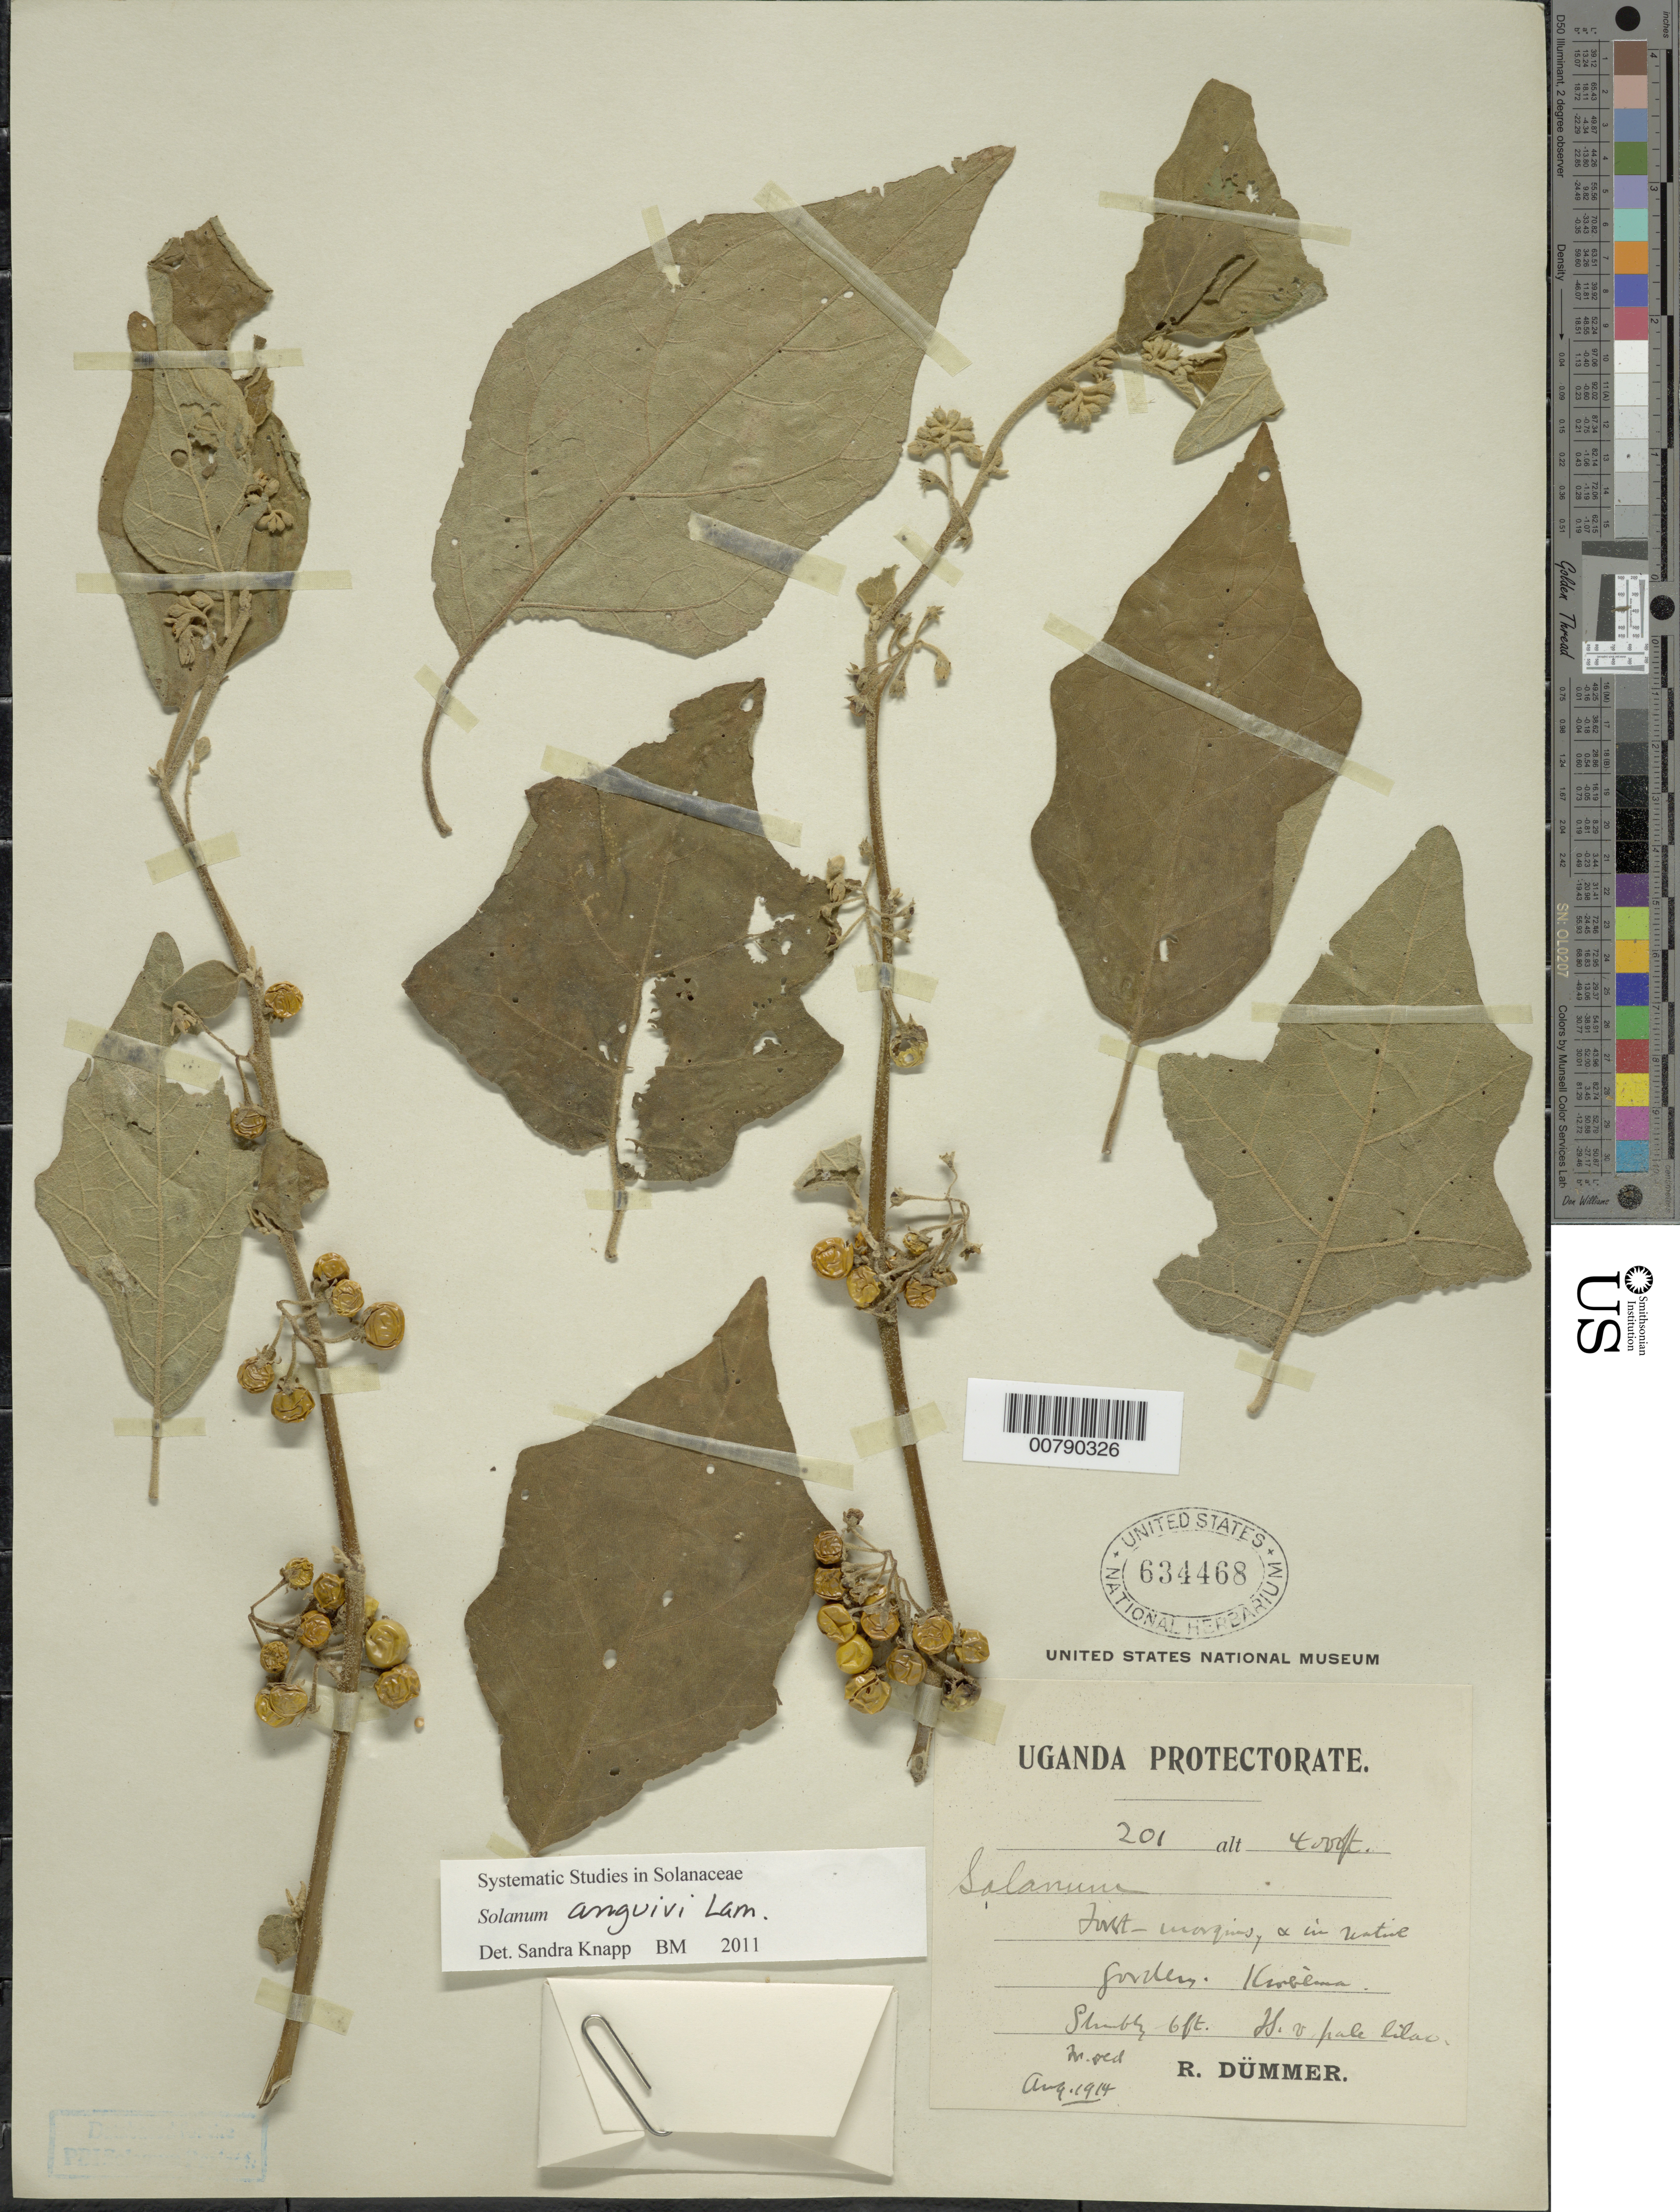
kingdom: Plantae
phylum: Tracheophyta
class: Magnoliopsida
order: Solanales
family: Solanaceae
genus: Solanum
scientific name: Solanum anguivi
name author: Lam.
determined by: Vorontsova, M. S.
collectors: R. A. Dümmer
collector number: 201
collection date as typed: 25 Aug 1913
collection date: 1913-08-25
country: Uganda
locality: Kwirema [not clear]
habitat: forest margin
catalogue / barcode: US 634468